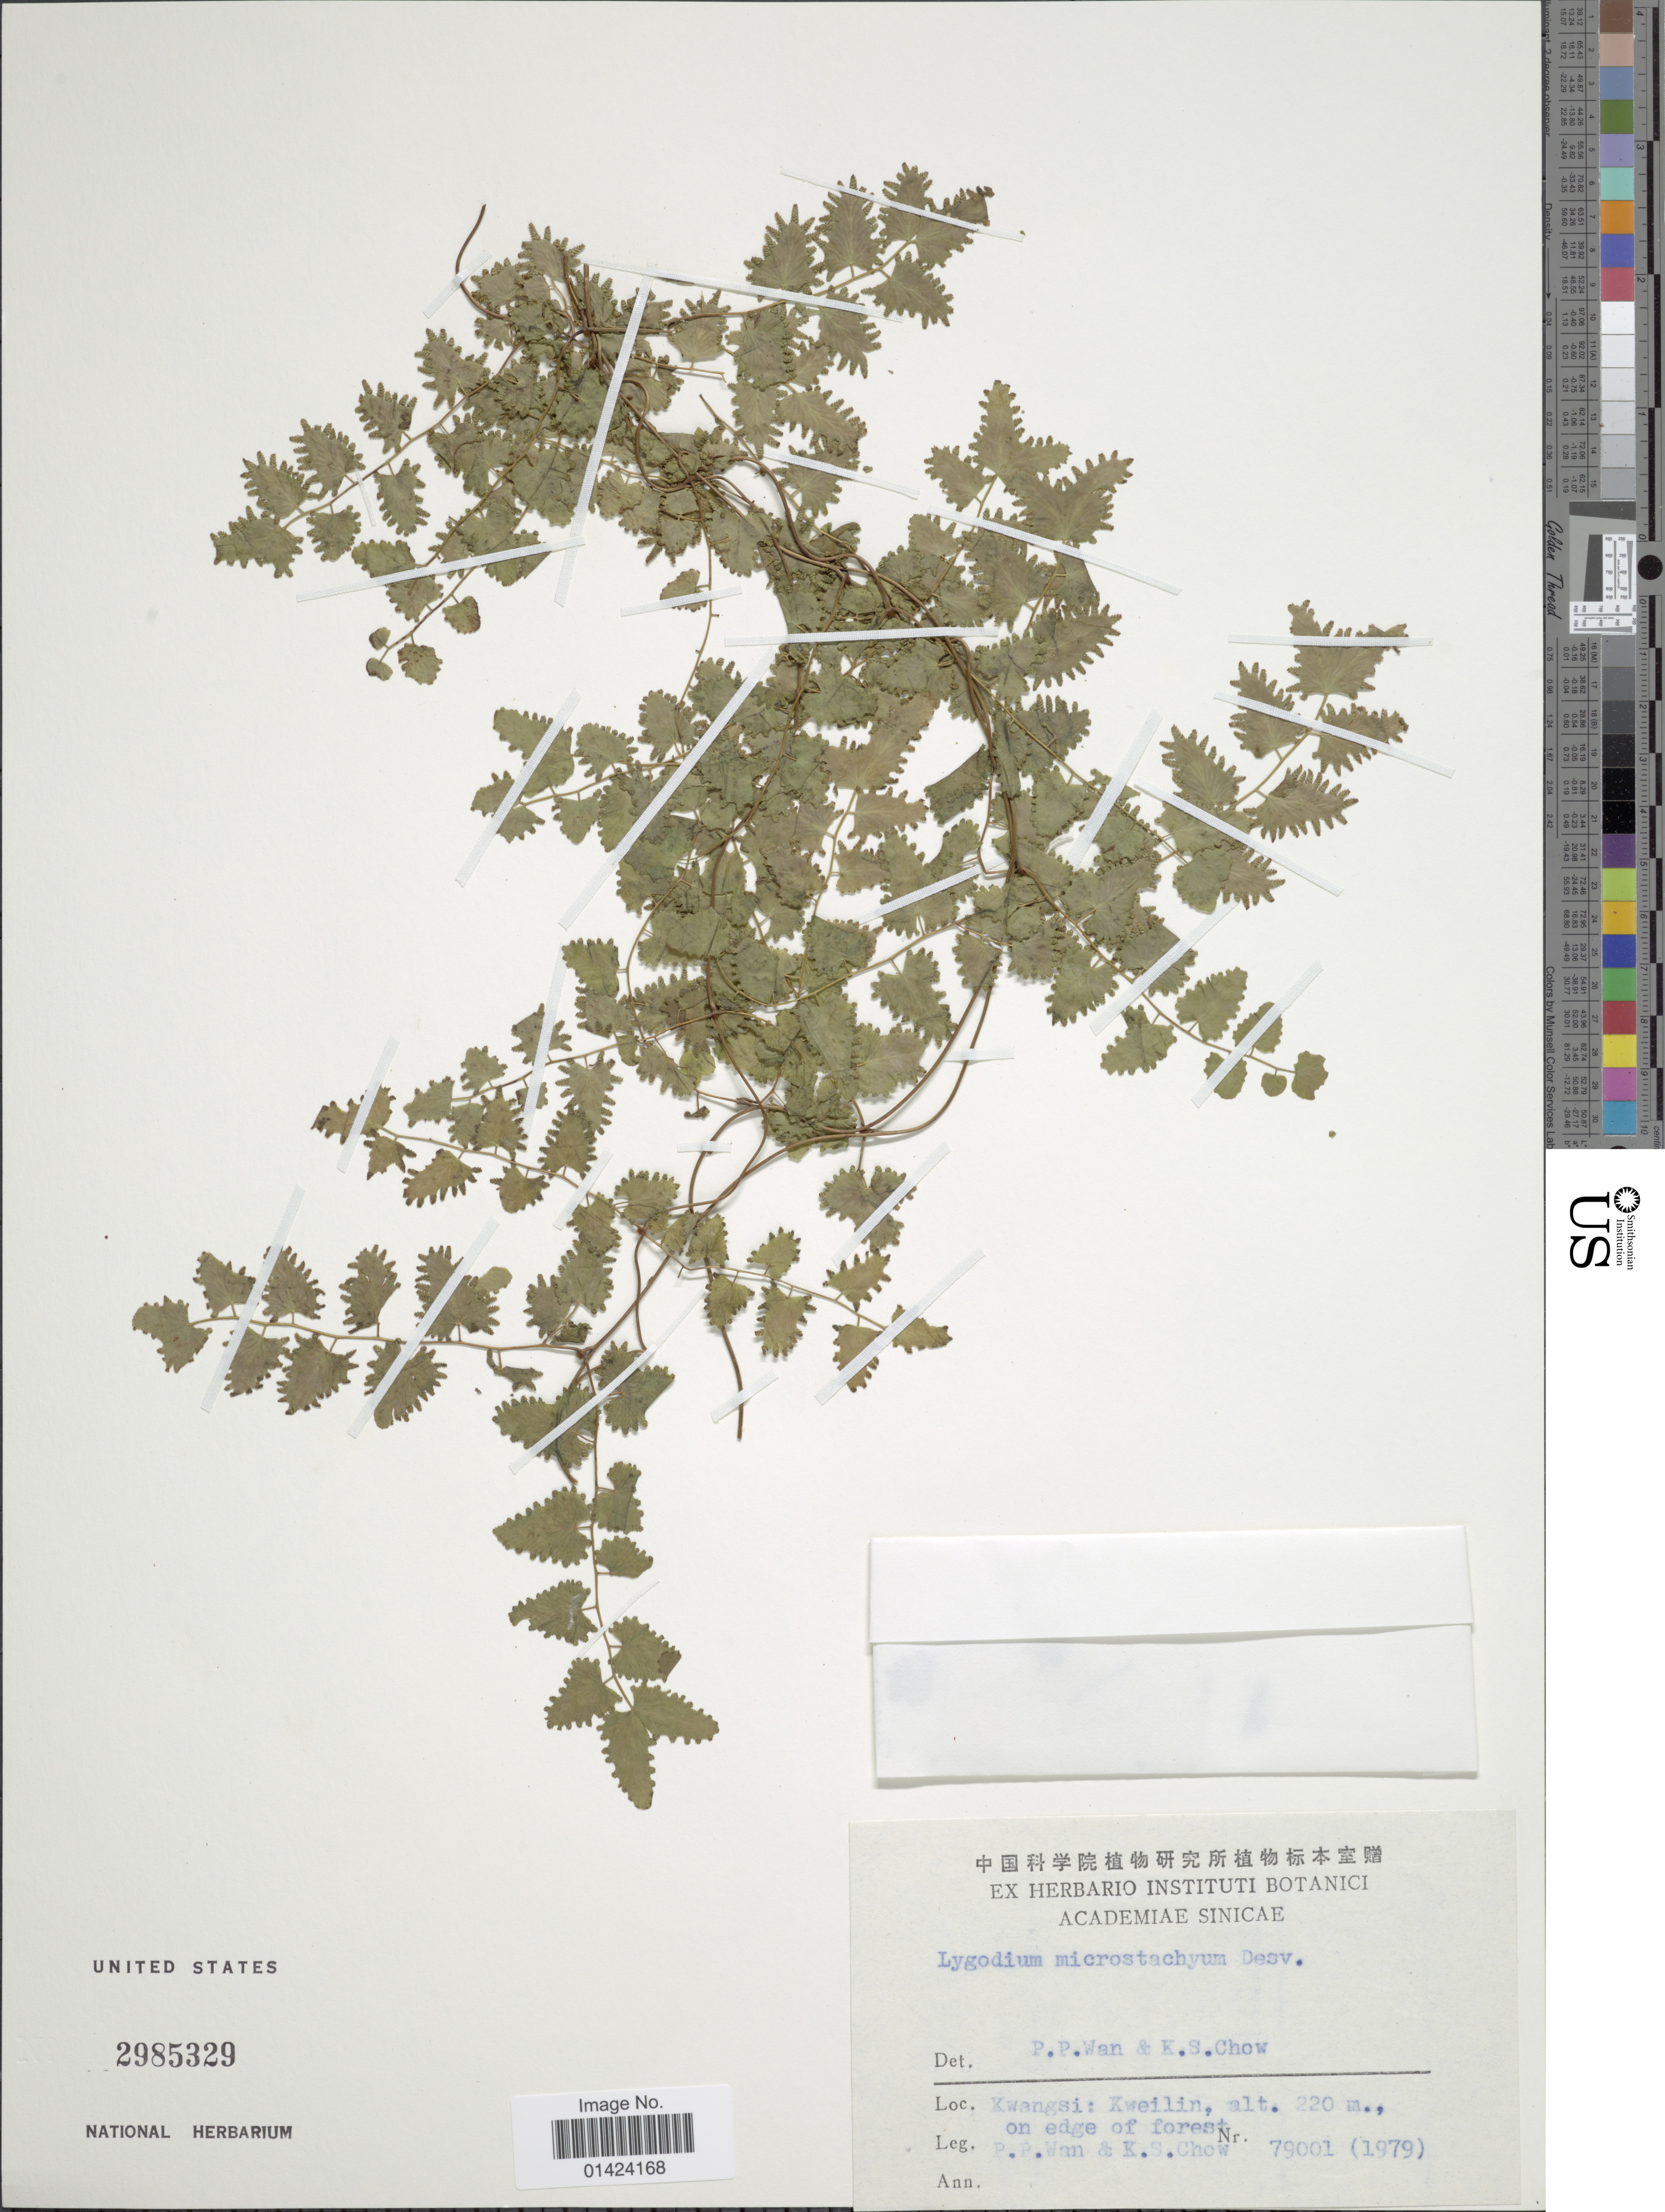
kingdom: Plantae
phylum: Tracheophyta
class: Polypodiopsida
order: Schizaeales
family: Lygodiaceae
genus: Lygodium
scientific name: Lygodium japonicum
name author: (Thunb.) Sw.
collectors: P. Wan & K. S. Chow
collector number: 79001(1979)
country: China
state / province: Guangxi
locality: Kwangsi: Kweilin, on edge of forest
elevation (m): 220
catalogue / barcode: US 2985329